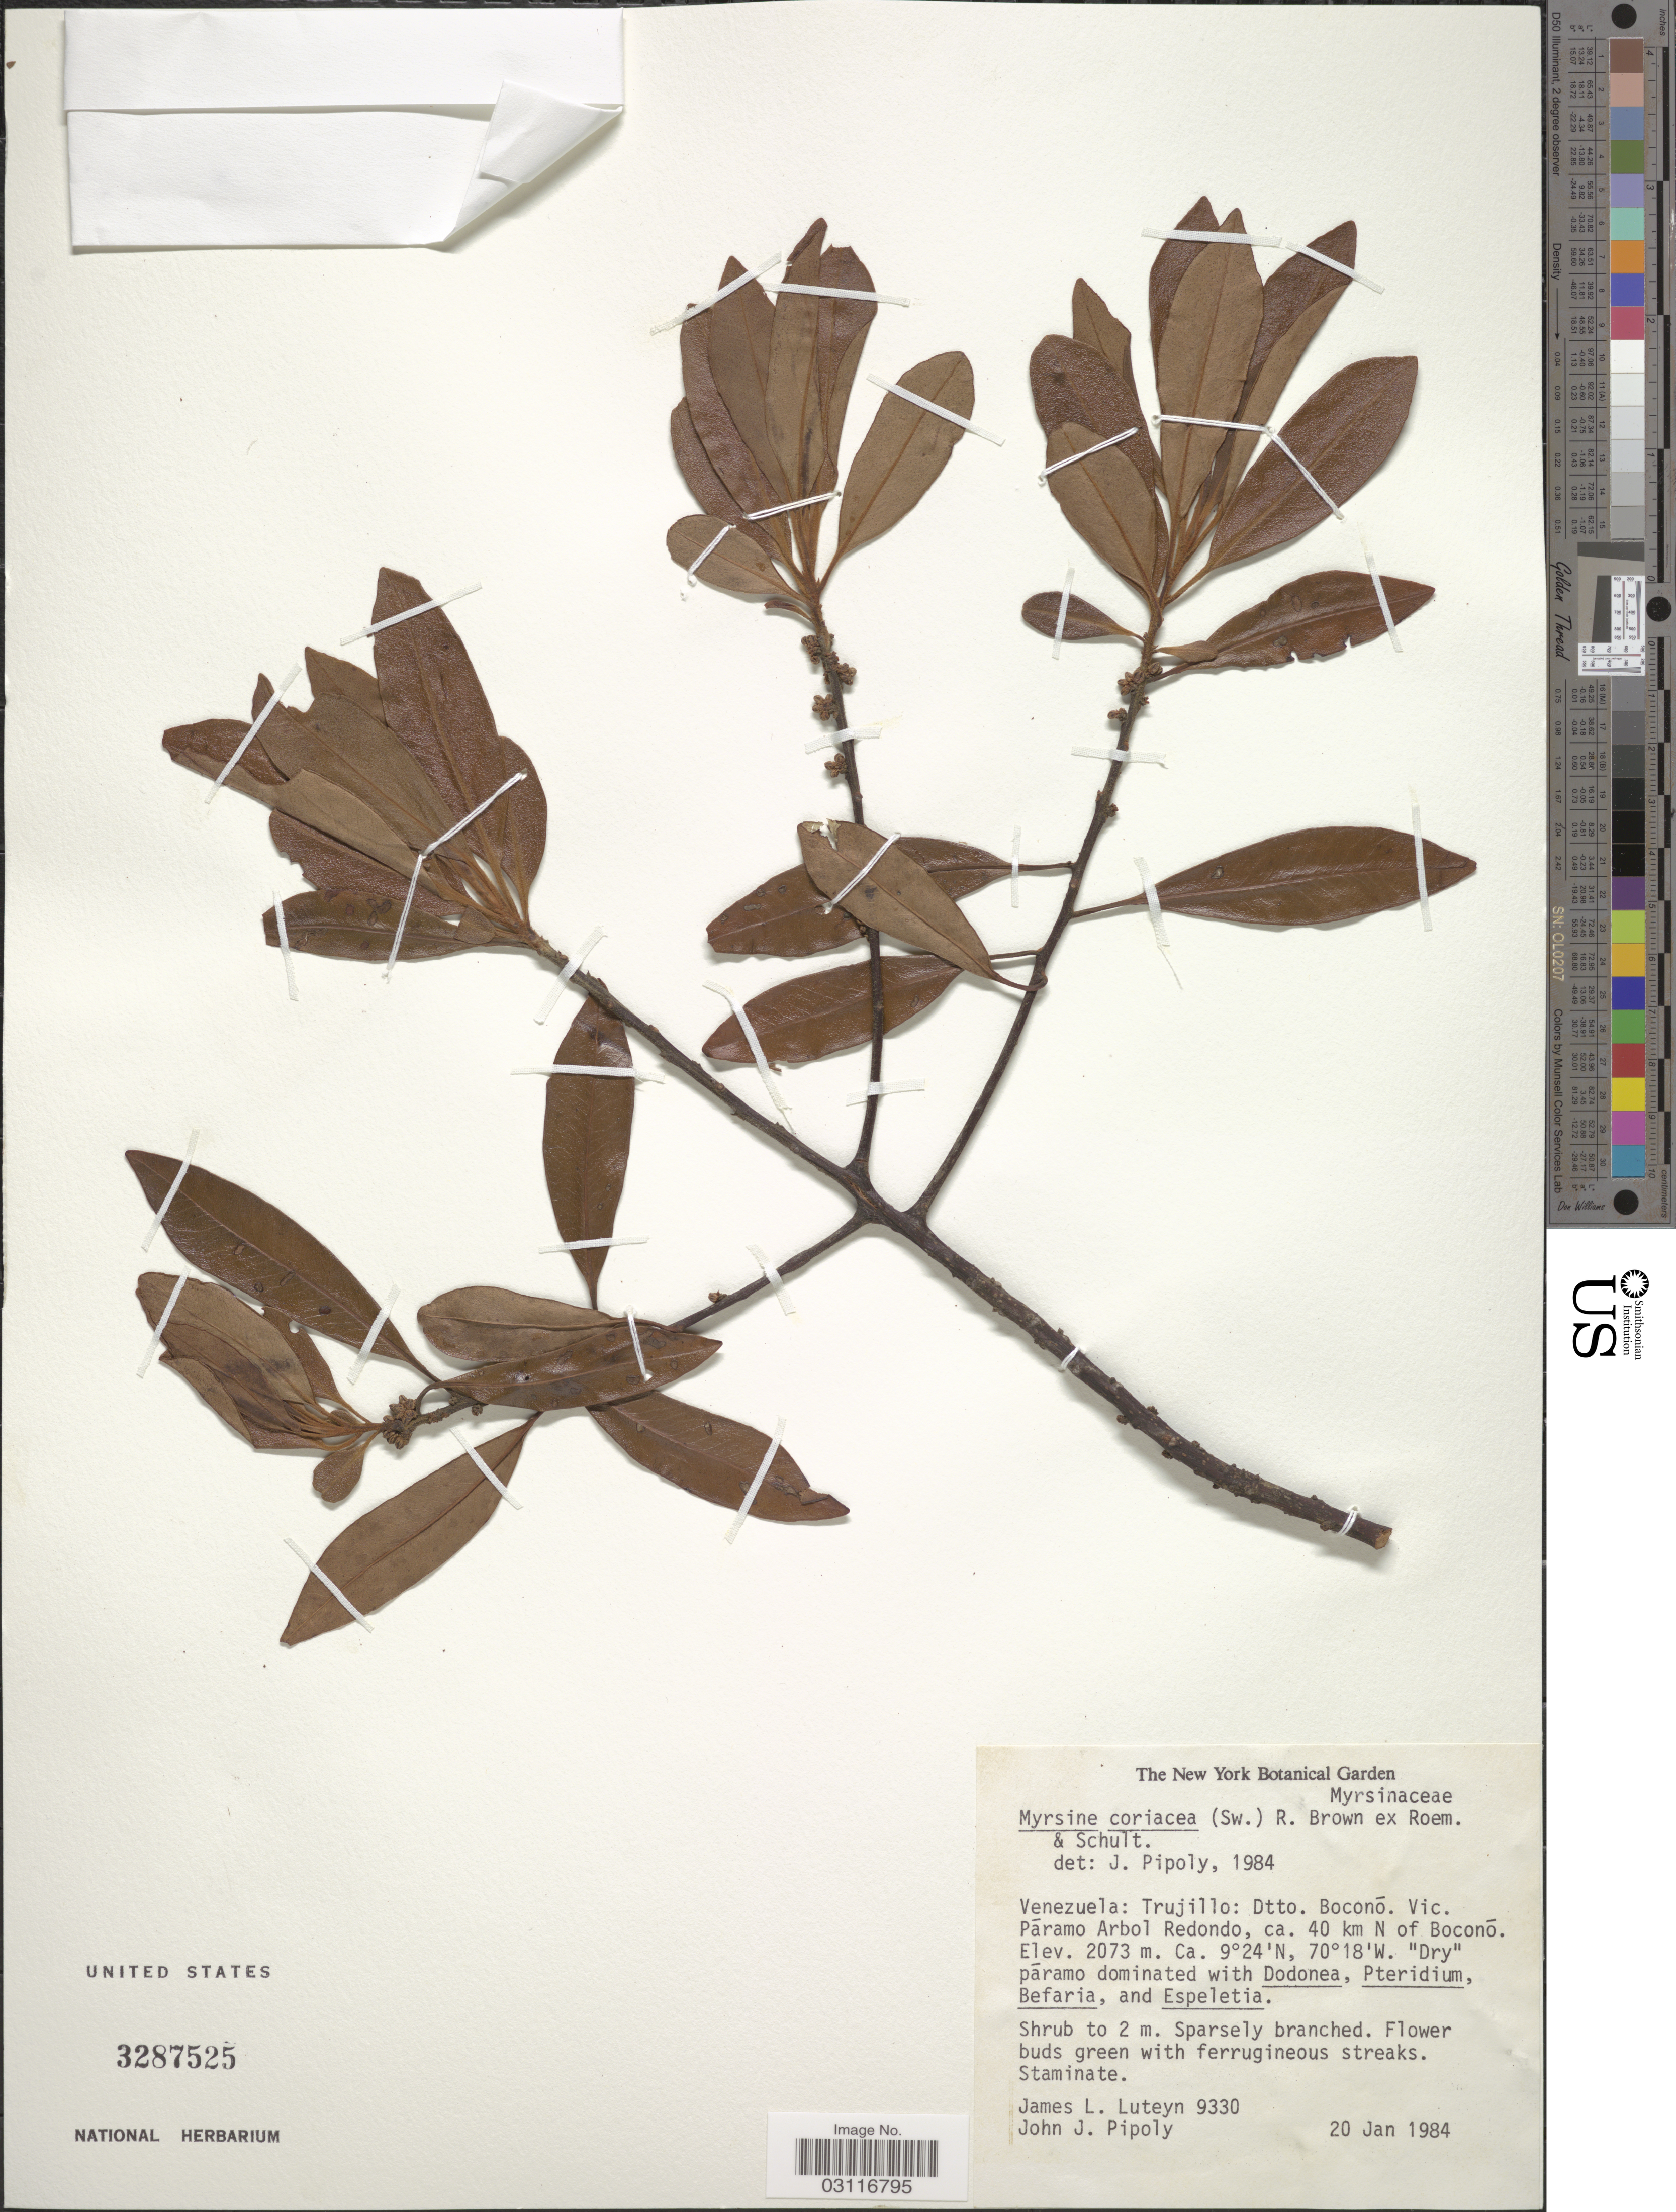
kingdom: Plantae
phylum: Tracheophyta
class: Magnoliopsida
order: Ericales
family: Primulaceae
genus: Myrsine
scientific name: Myrsine coriacea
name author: (Sw.) R. Br. ex Roem. & Schult.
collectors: J. Luteyn & J. J. Pipoly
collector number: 9330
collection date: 1984-01-20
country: Venezuela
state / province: Trujillo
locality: Dtto. Boconó. Vic. Páramo Arbol Redondo, ca. 40 km N of Boconó.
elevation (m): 2073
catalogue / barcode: US 3287525